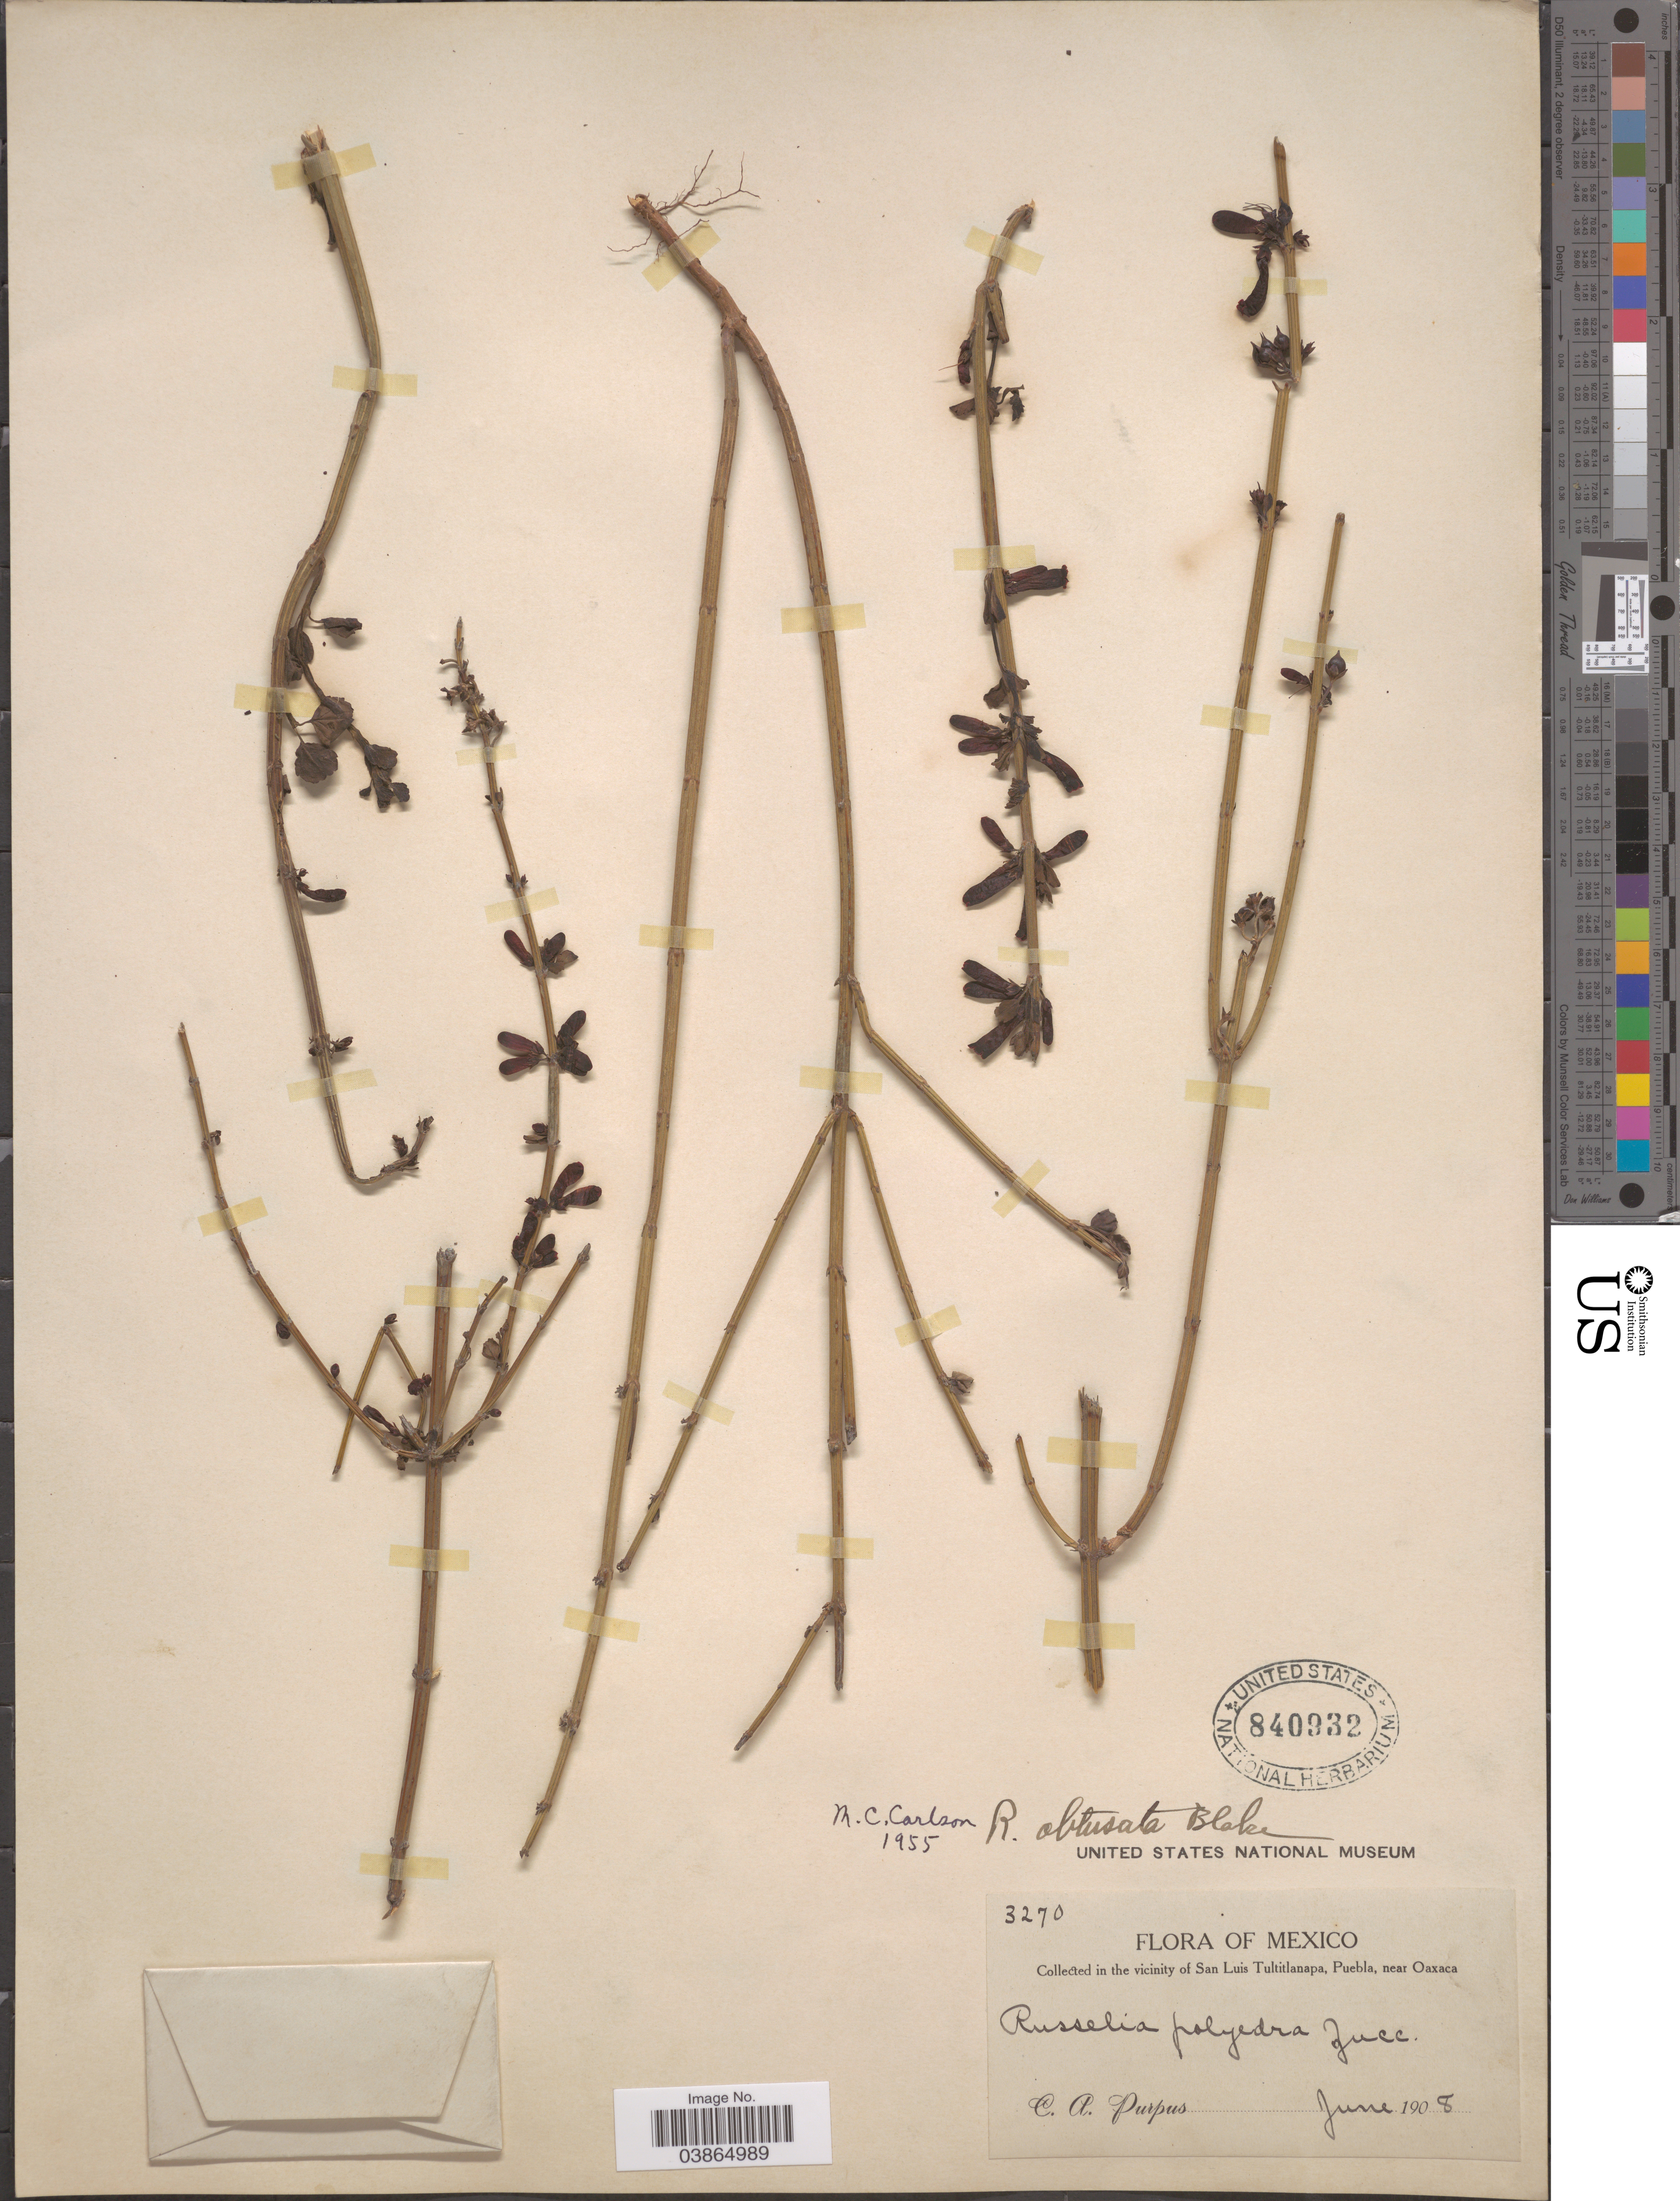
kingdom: Plantae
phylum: Tracheophyta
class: Magnoliopsida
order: Lamiales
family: Plantaginaceae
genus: Russelia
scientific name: Russelia obtusata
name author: S.F. Blake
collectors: C. A. Purpus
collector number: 3270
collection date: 1908-06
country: Mexico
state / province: Puebla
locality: In the vicinity of San Luis Tultitlanapa, Puebla, near Oaxaca.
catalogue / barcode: US 840932